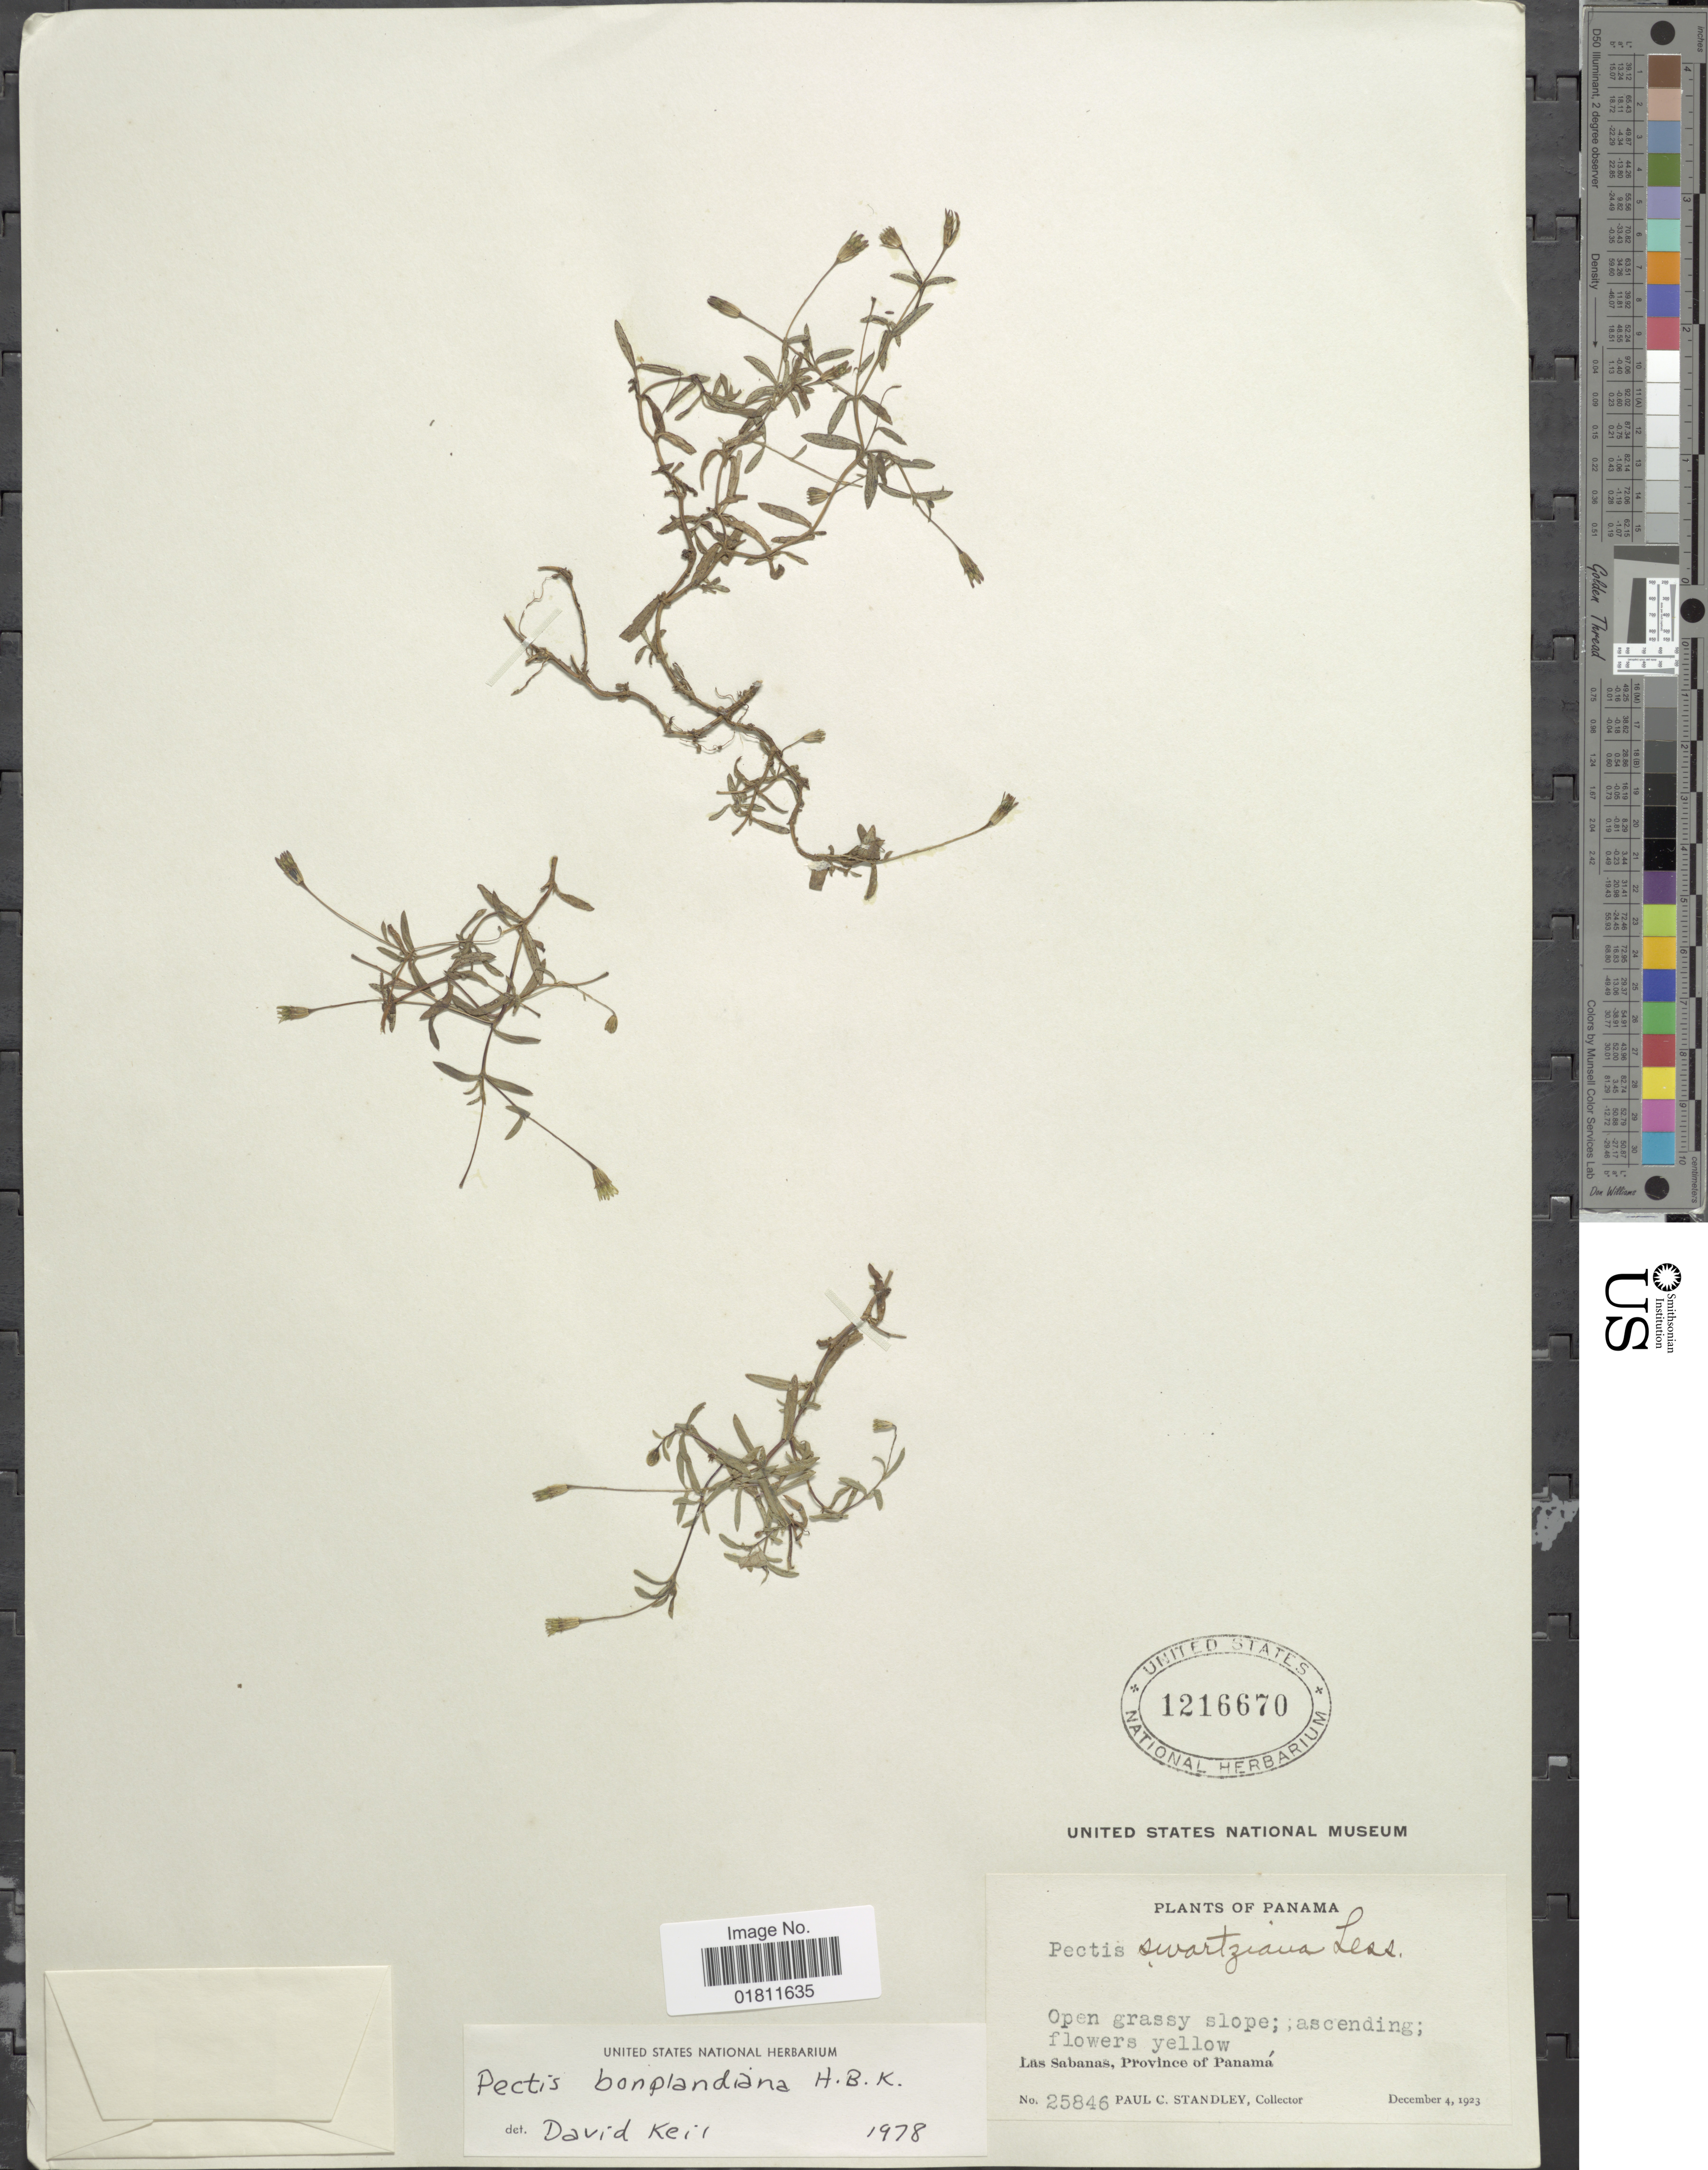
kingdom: Plantae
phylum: Tracheophyta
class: Magnoliopsida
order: Asterales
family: Asteraceae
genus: Pectis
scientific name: Pectis bonplandiana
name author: Kunth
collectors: P. C. Standley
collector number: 25846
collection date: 1923-12-04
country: Panama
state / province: Panamá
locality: Open grassy slope. Las Sabanas, Province of Panama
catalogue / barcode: US 1216670